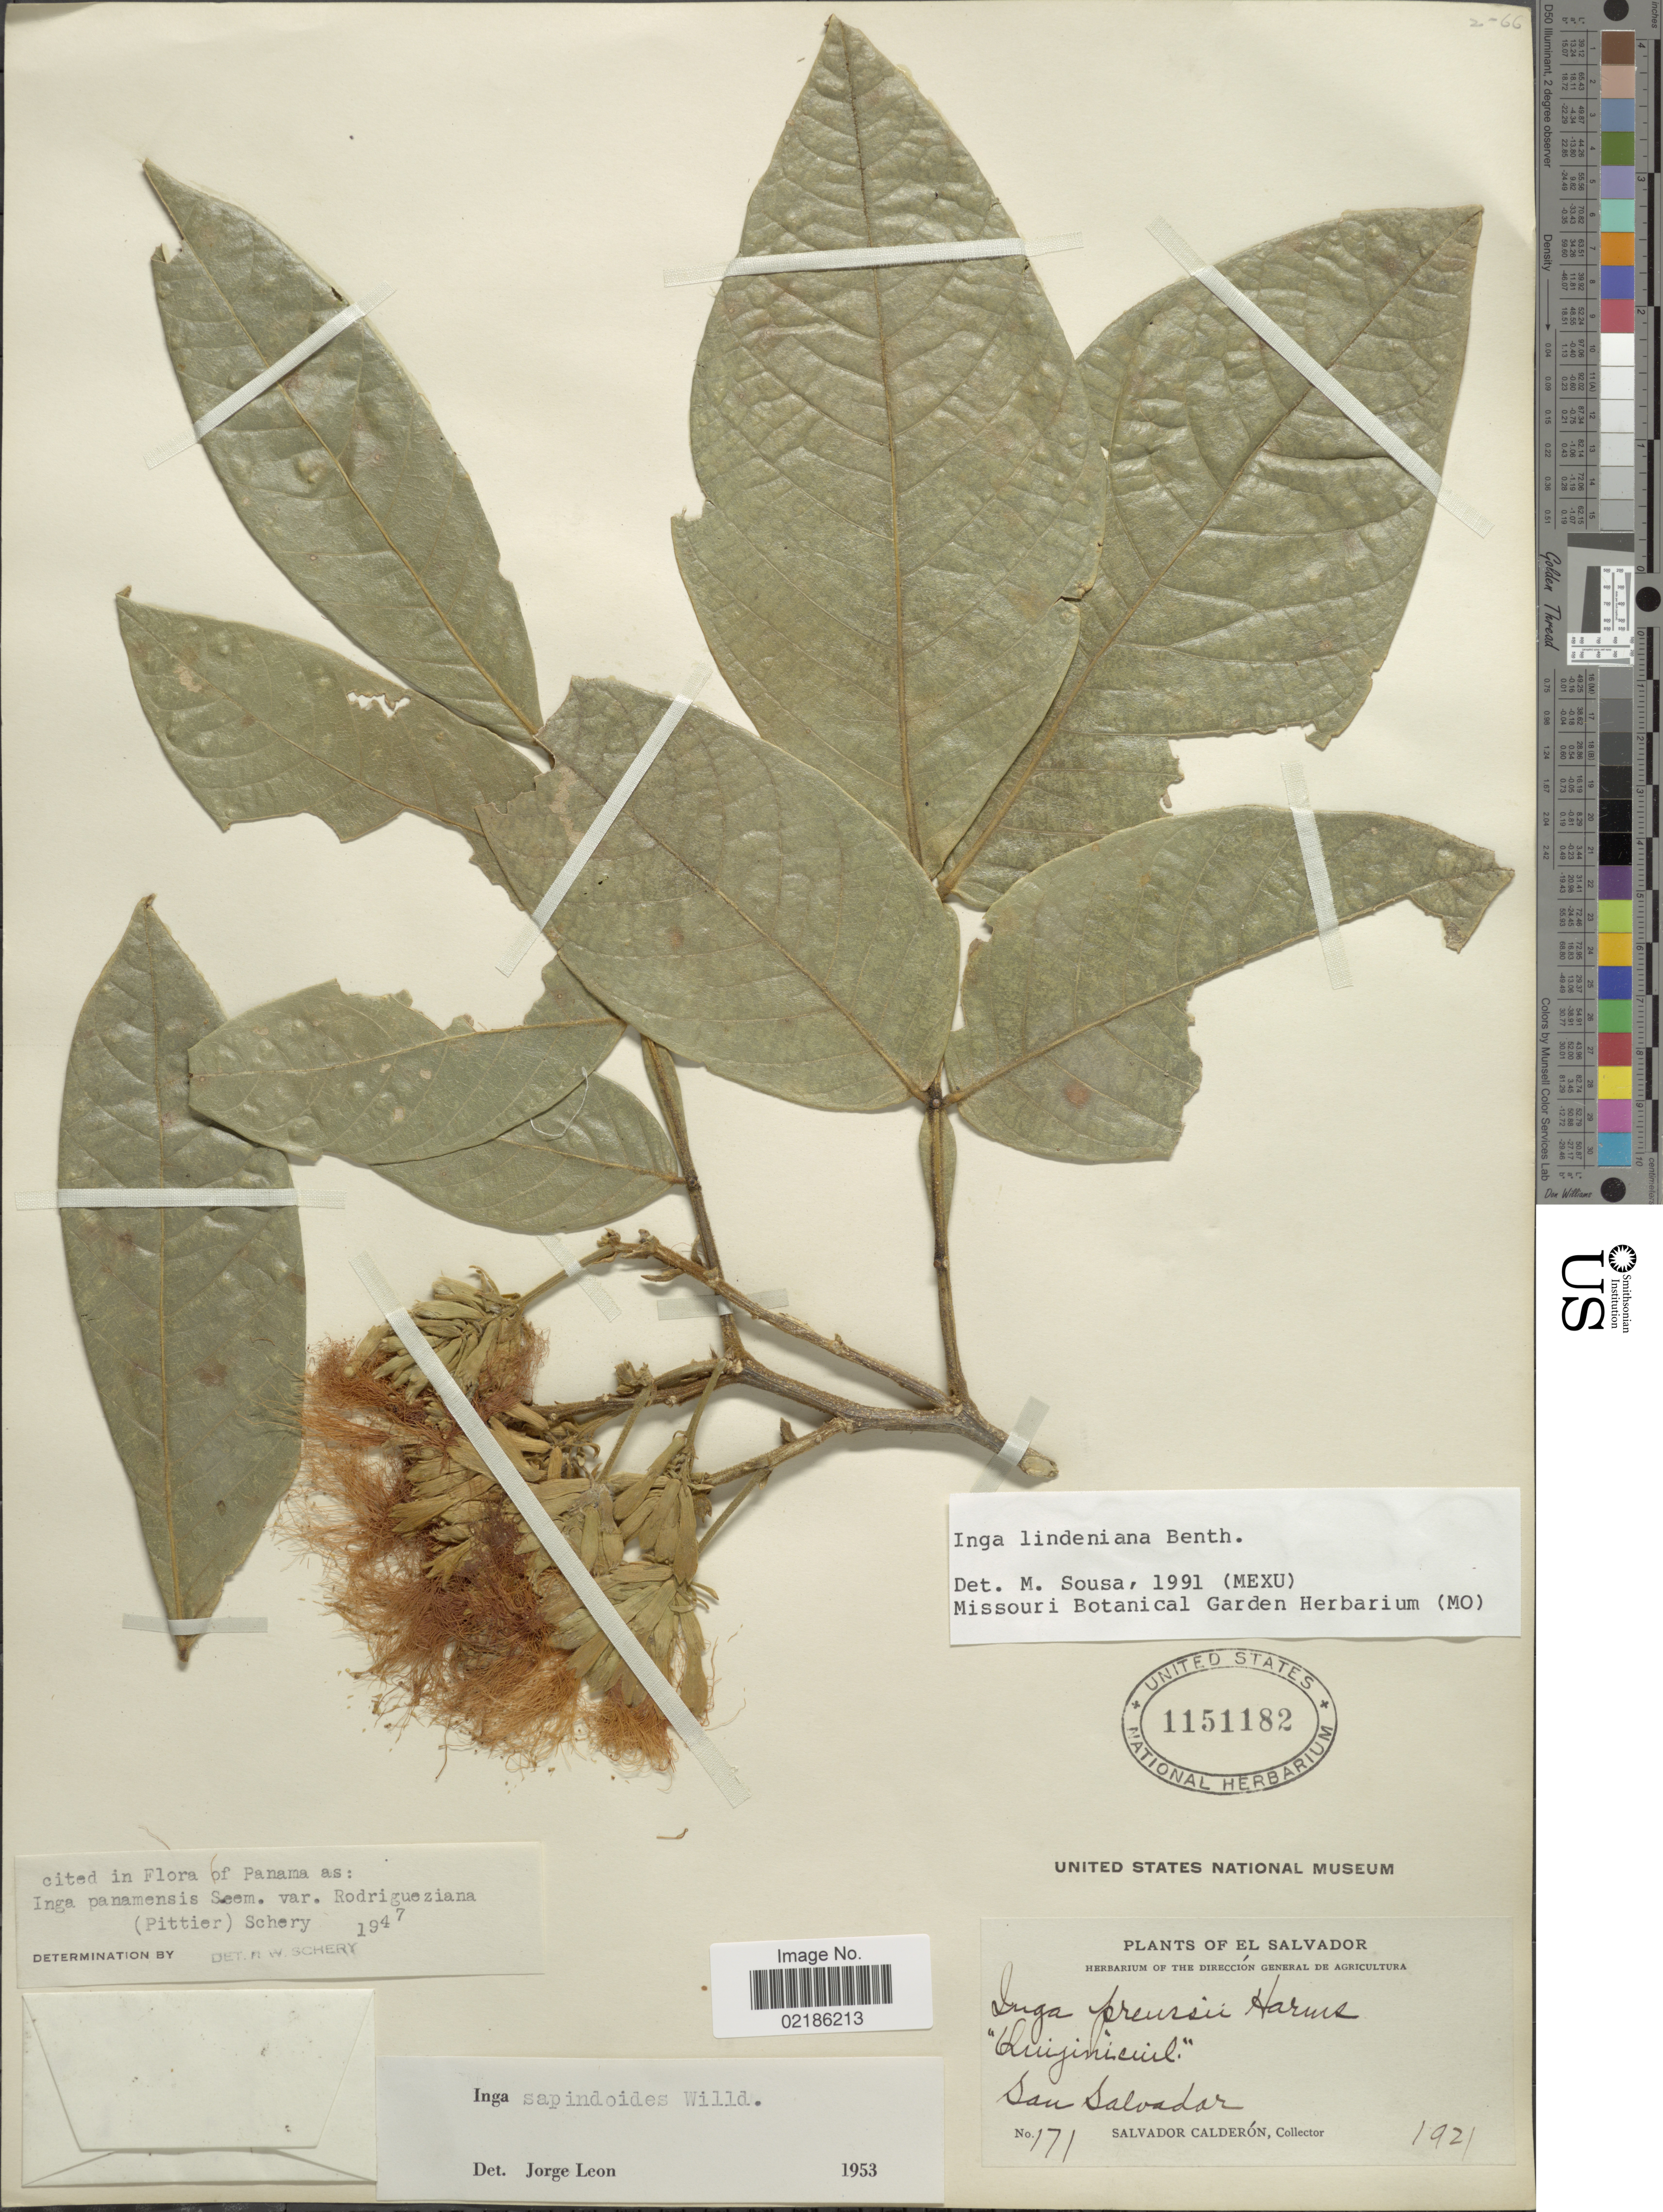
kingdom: Plantae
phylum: Tracheophyta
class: Magnoliopsida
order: Fabales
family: Fabaceae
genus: Inga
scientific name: Inga lindeniana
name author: Benth.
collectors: S. Calderón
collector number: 171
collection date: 1921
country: El Salvador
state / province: San Salvador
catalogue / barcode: US 1151182